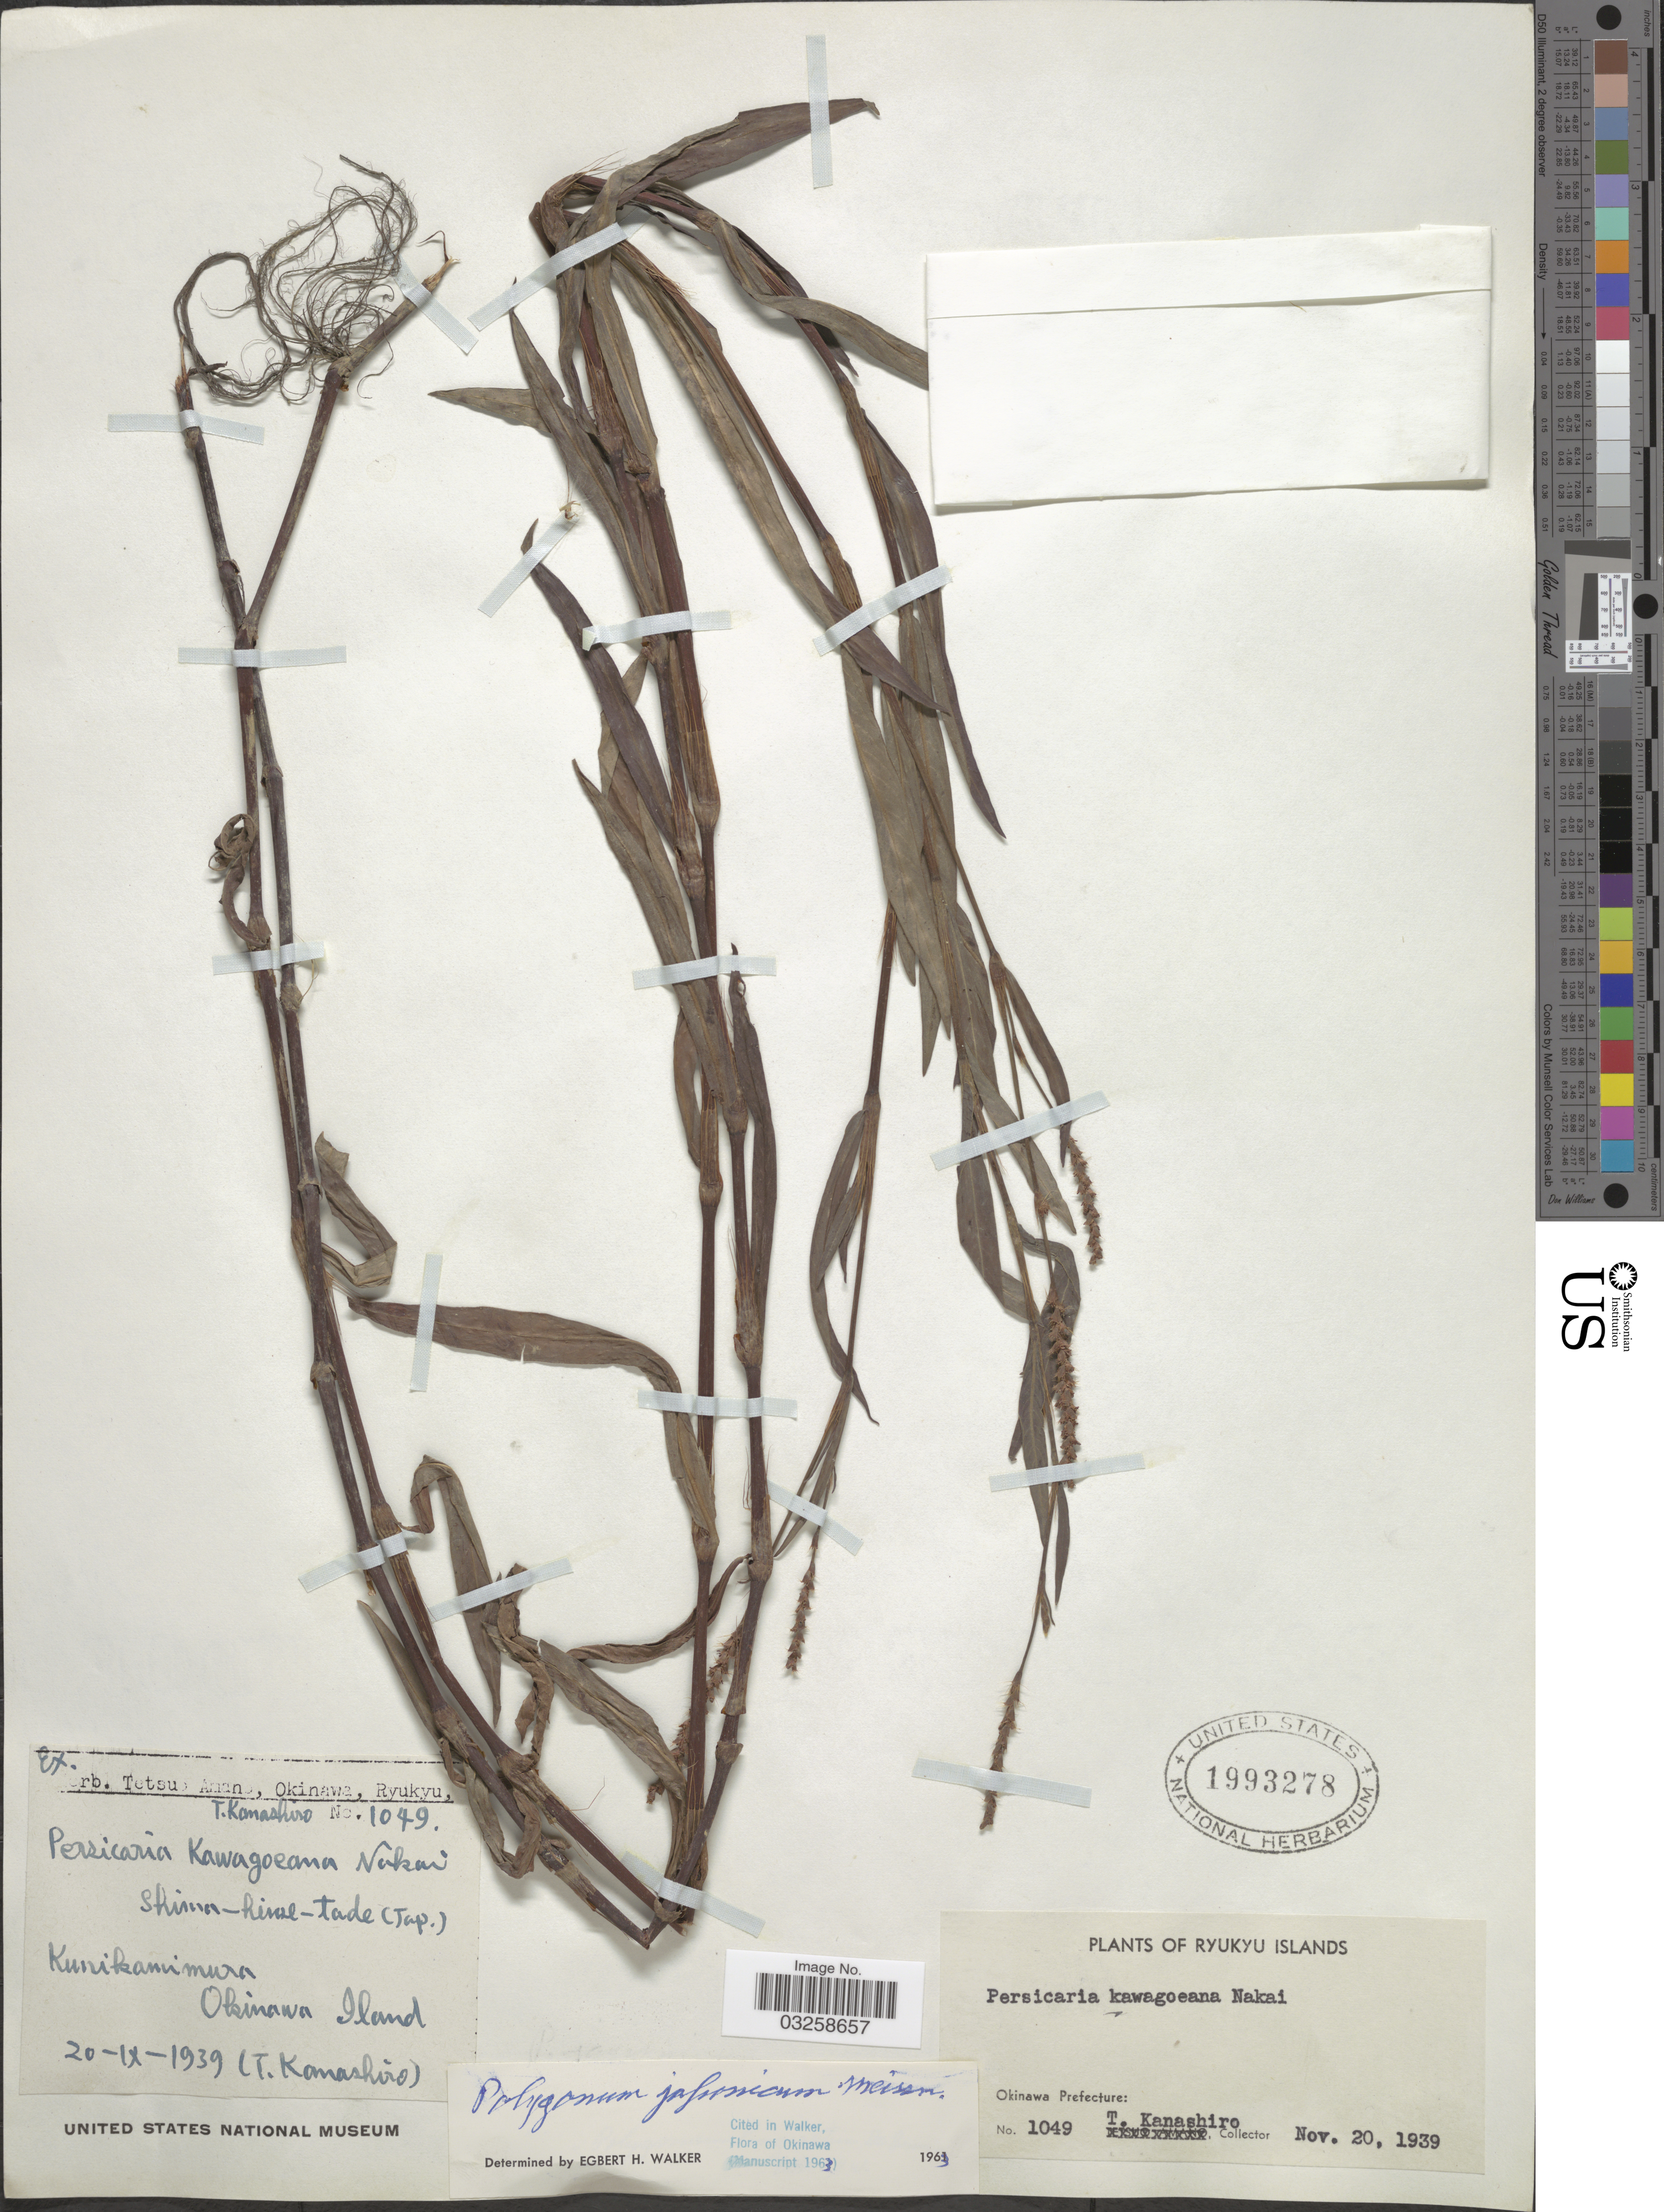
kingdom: Plantae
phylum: Tracheophyta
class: Magnoliopsida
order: Caryophyllales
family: Polygonaceae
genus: Polygonum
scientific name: Polygonum japonicum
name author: Meisn.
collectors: T. Kanashiro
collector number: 1049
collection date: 1939-11-20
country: Japan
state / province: Okinawa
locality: Ryukyu Islands. Okinawa Prefecture: Kunikamimura. Okinawa Island.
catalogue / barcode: US 1993278